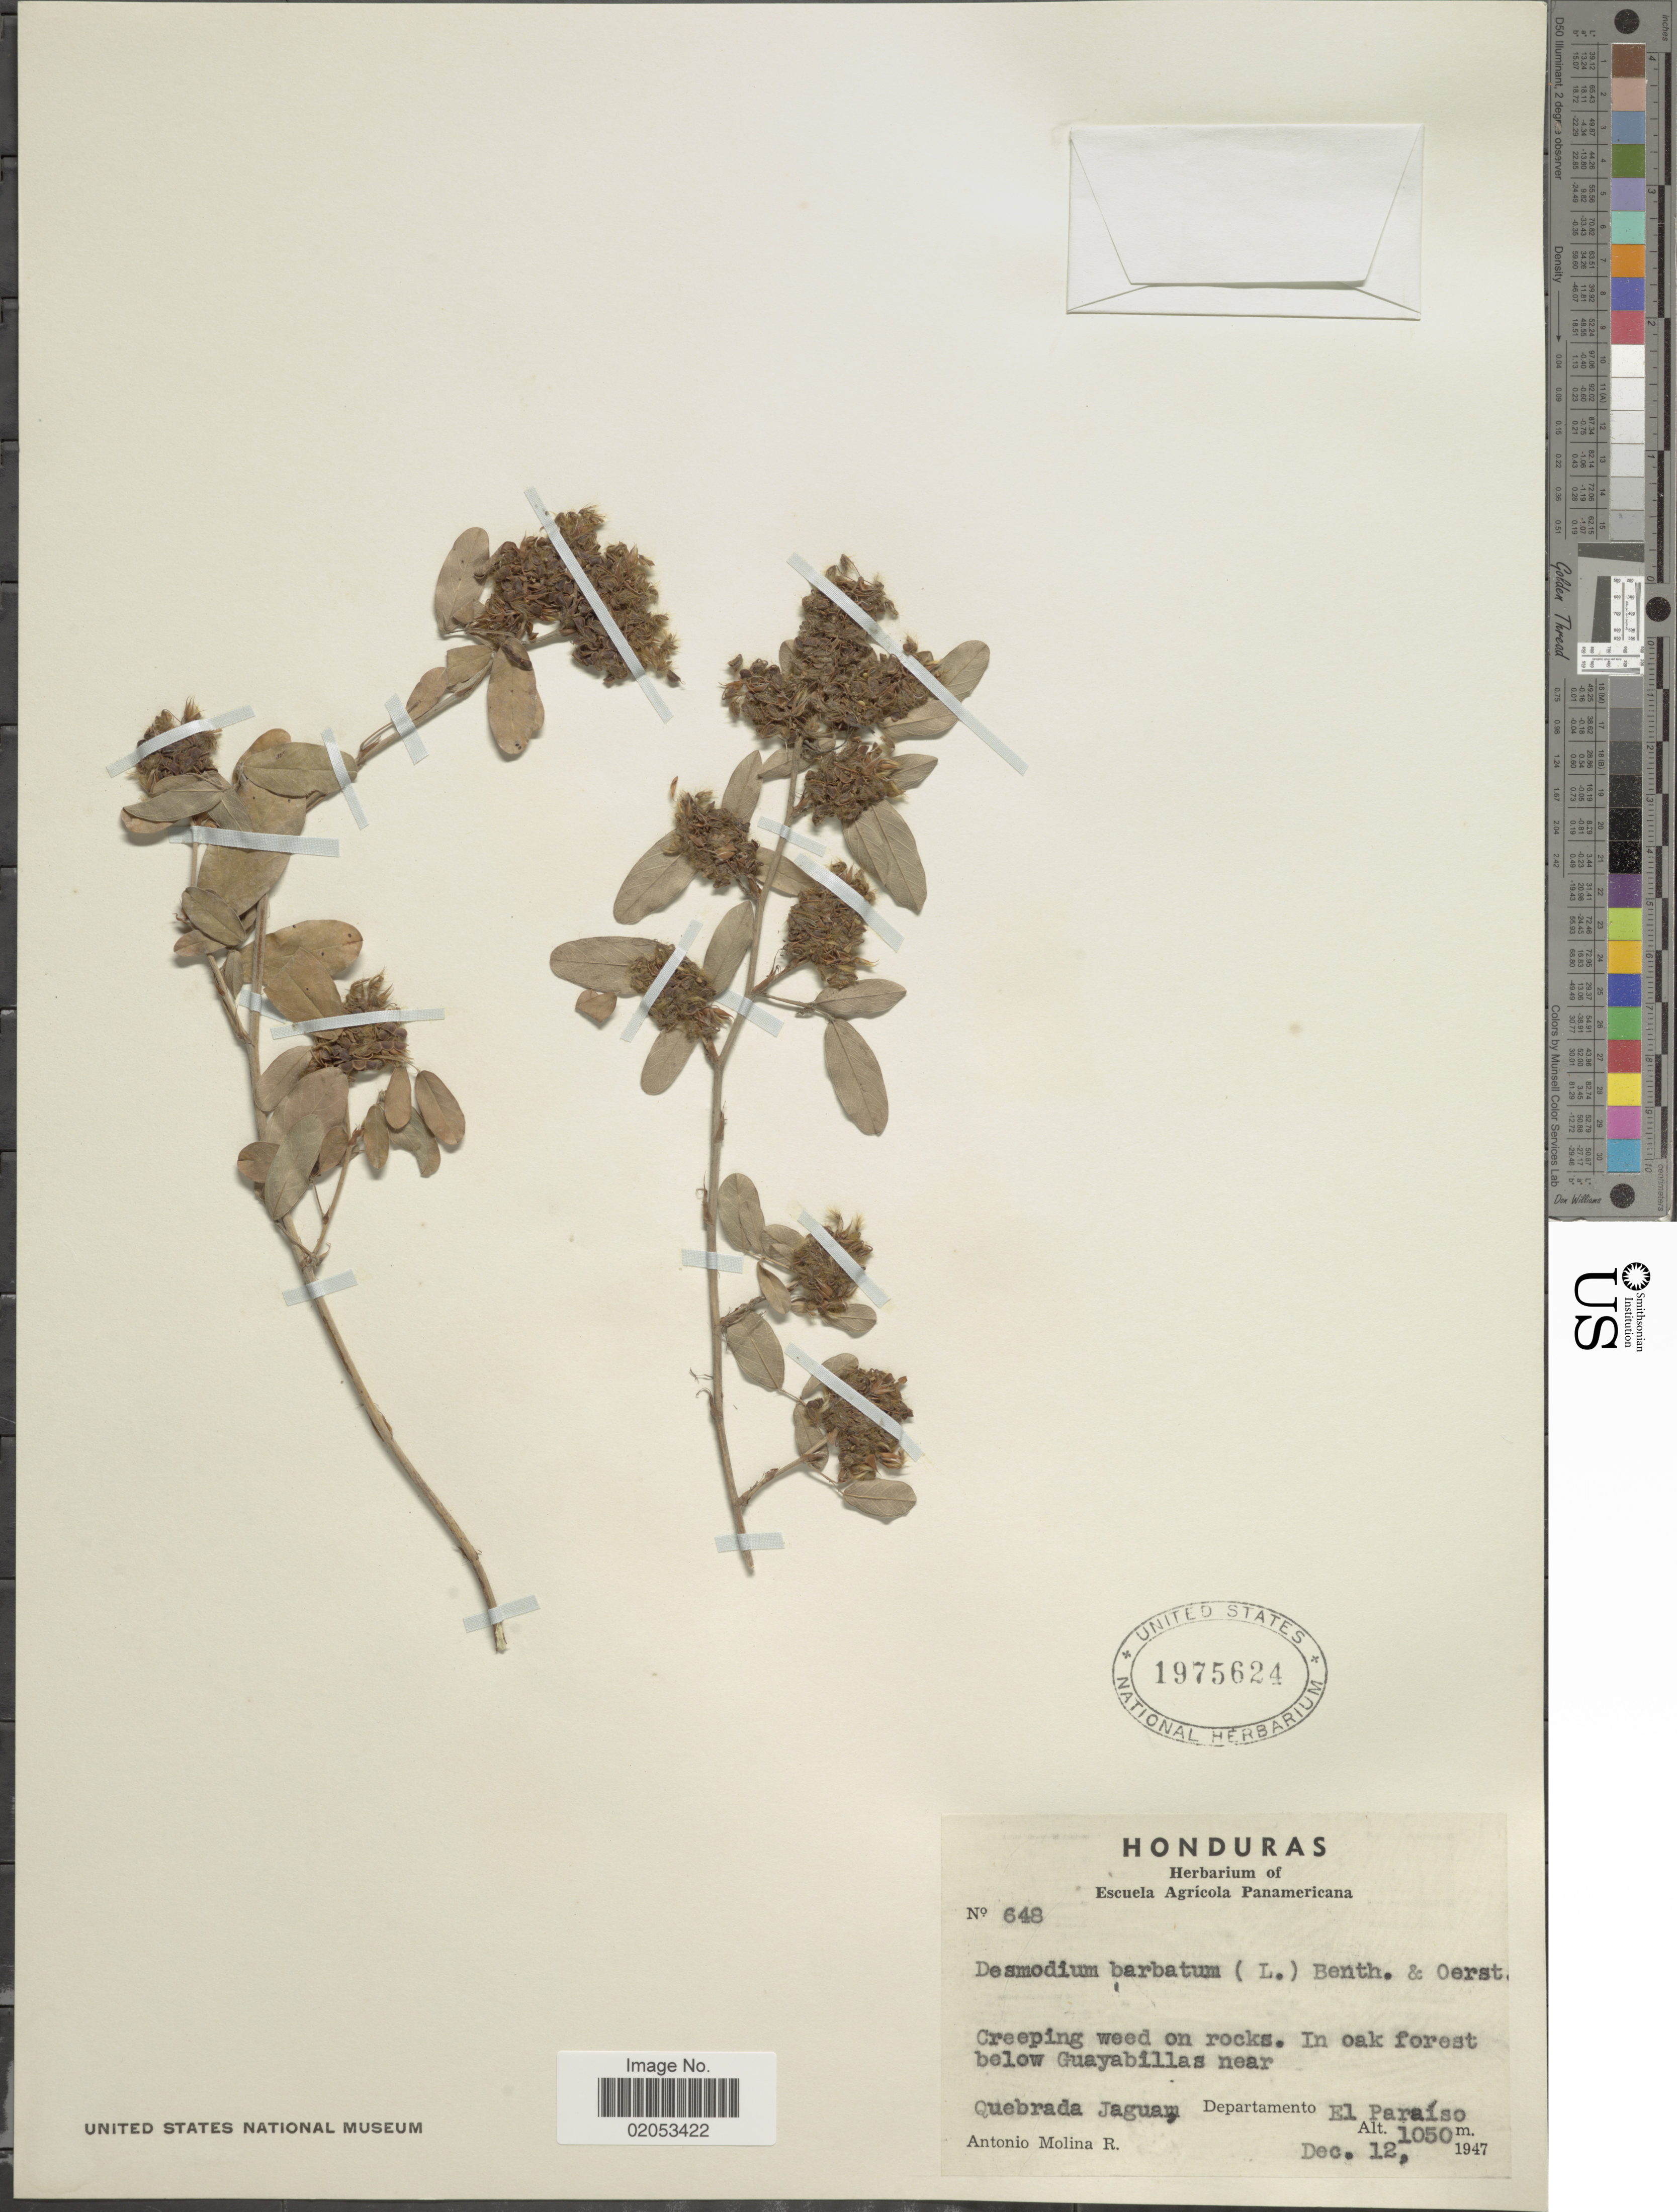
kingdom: Plantae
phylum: Tracheophyta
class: Magnoliopsida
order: Fabales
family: Fabaceae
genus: Grona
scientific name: Grona barbata var. barbata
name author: (L.) H. Ohashi & K. Ohashi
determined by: Strong, Mark T., (BOT), Smithsonian Institution - National Museum of Natural History (UNITED STATES)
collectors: A. Molina R.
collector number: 648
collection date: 1947-12-12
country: Honduras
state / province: El Paraíso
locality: Creeping weed on rocks. In oak forest below Guayabillas near Quebrada Jaguam, Departamento El Paraíso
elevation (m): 1050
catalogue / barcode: US 1975624